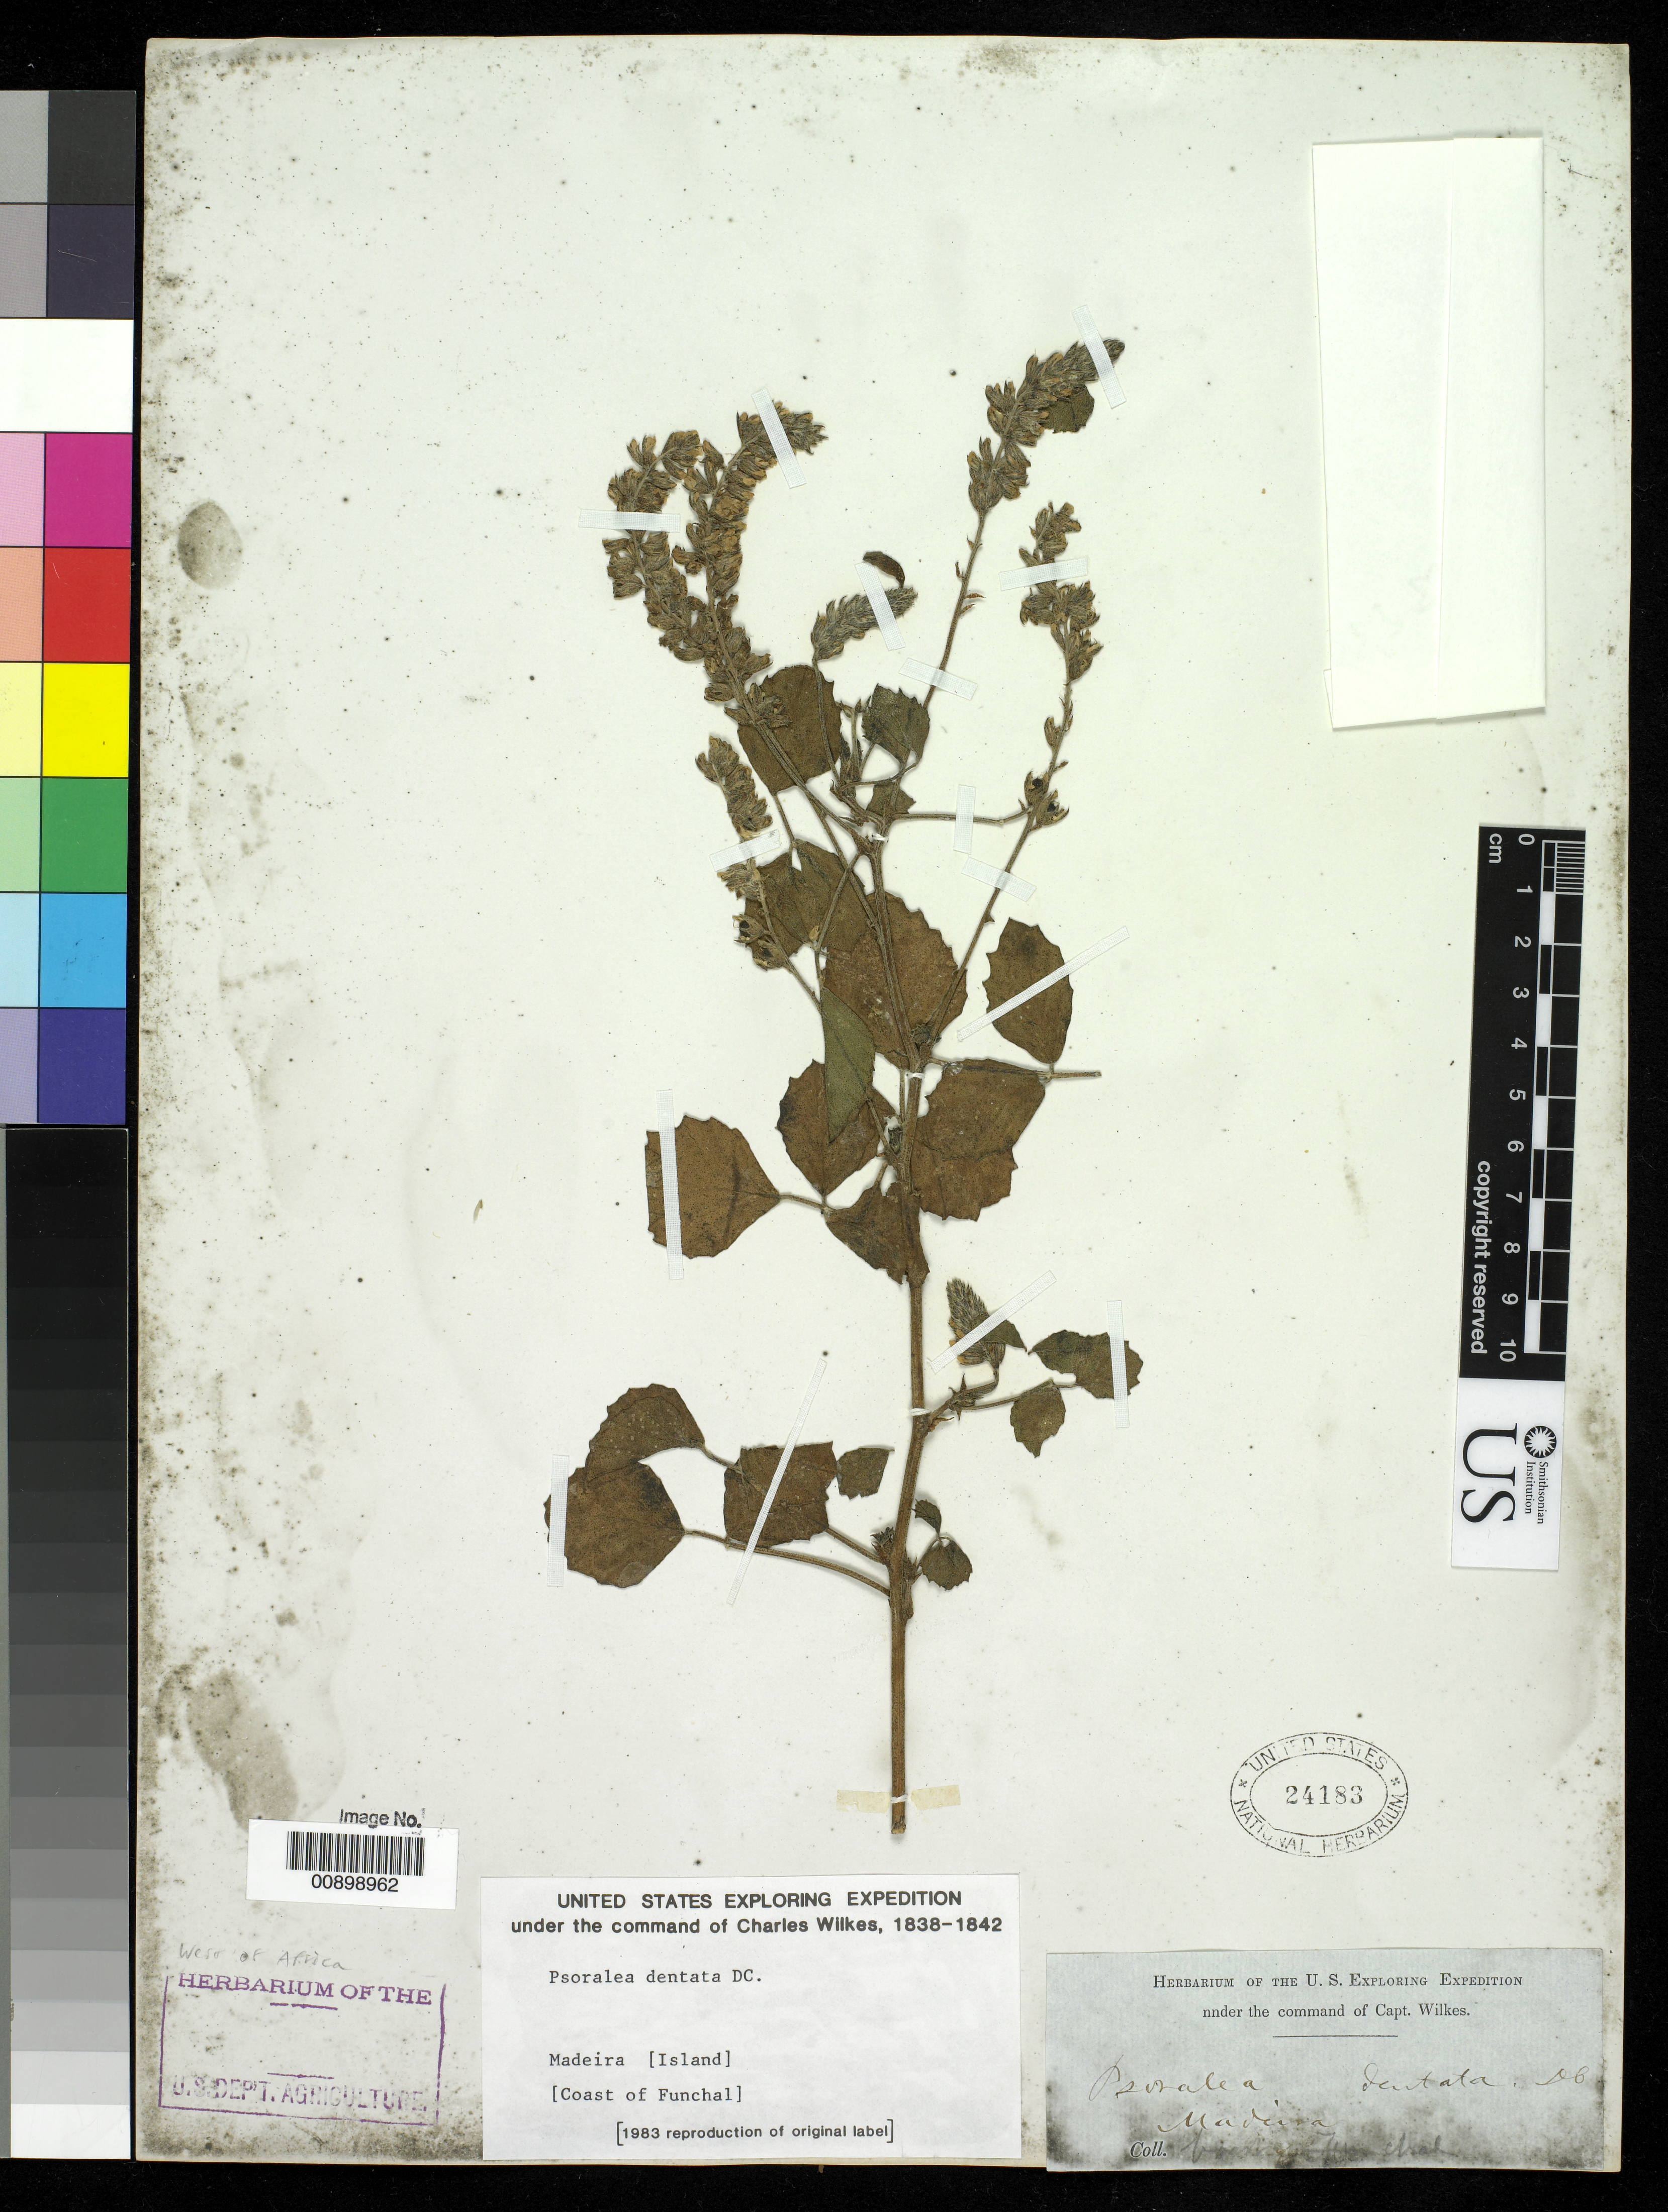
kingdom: Plantae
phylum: Tracheophyta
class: Magnoliopsida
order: Fabales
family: Fabaceae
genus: Psoralea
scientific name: Psoralea dentata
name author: DC.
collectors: Wilkes Explor. Exped.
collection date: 1838/1842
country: Portugal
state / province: Madeira (Aut. Reg.)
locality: Coast of Funchal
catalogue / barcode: US 24183